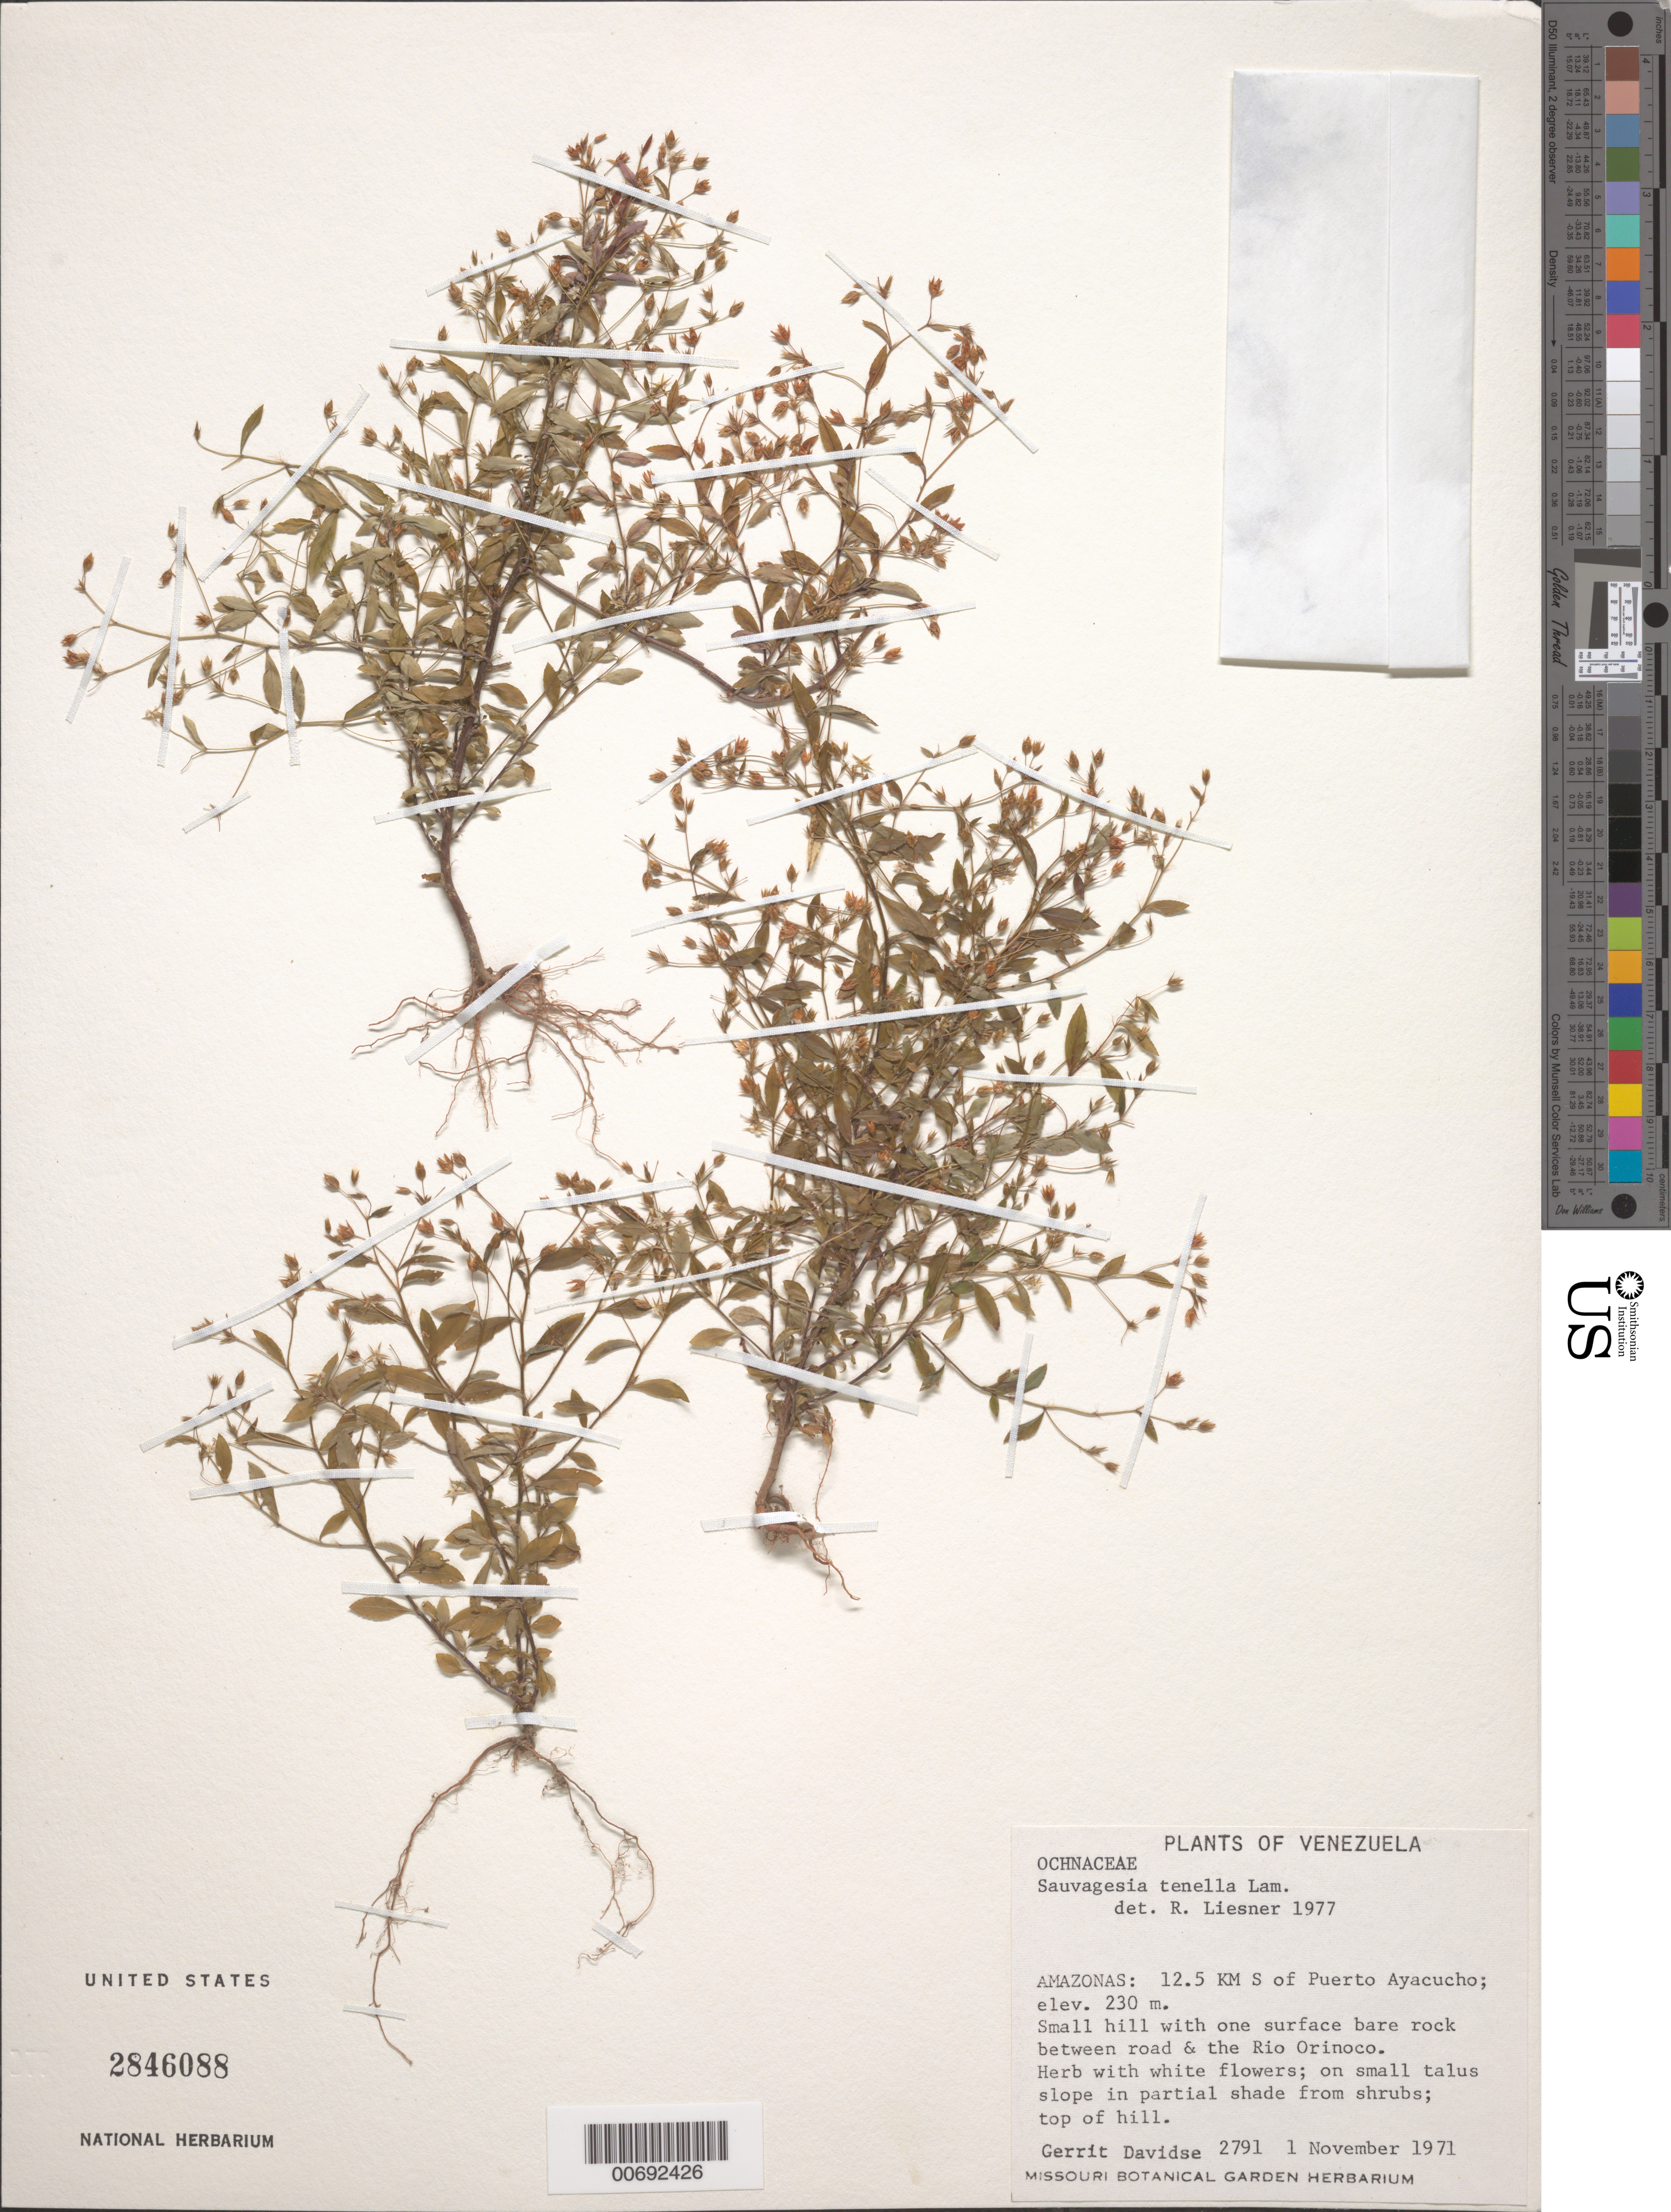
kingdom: Plantae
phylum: Tracheophyta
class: Magnoliopsida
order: Malpighiales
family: Ochnaceae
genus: Sauvagesia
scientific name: Sauvagesia tenella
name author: Lam.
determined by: Liesner, R. L.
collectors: G. Davidse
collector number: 2791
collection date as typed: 1-Nov-71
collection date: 1971-11-01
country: Venezuela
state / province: Amazonas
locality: Puerto Ayacucho, 12.5 km S of; Río Orinoco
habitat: Small tallus in partial shade from shrubs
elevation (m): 230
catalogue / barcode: US 2846088